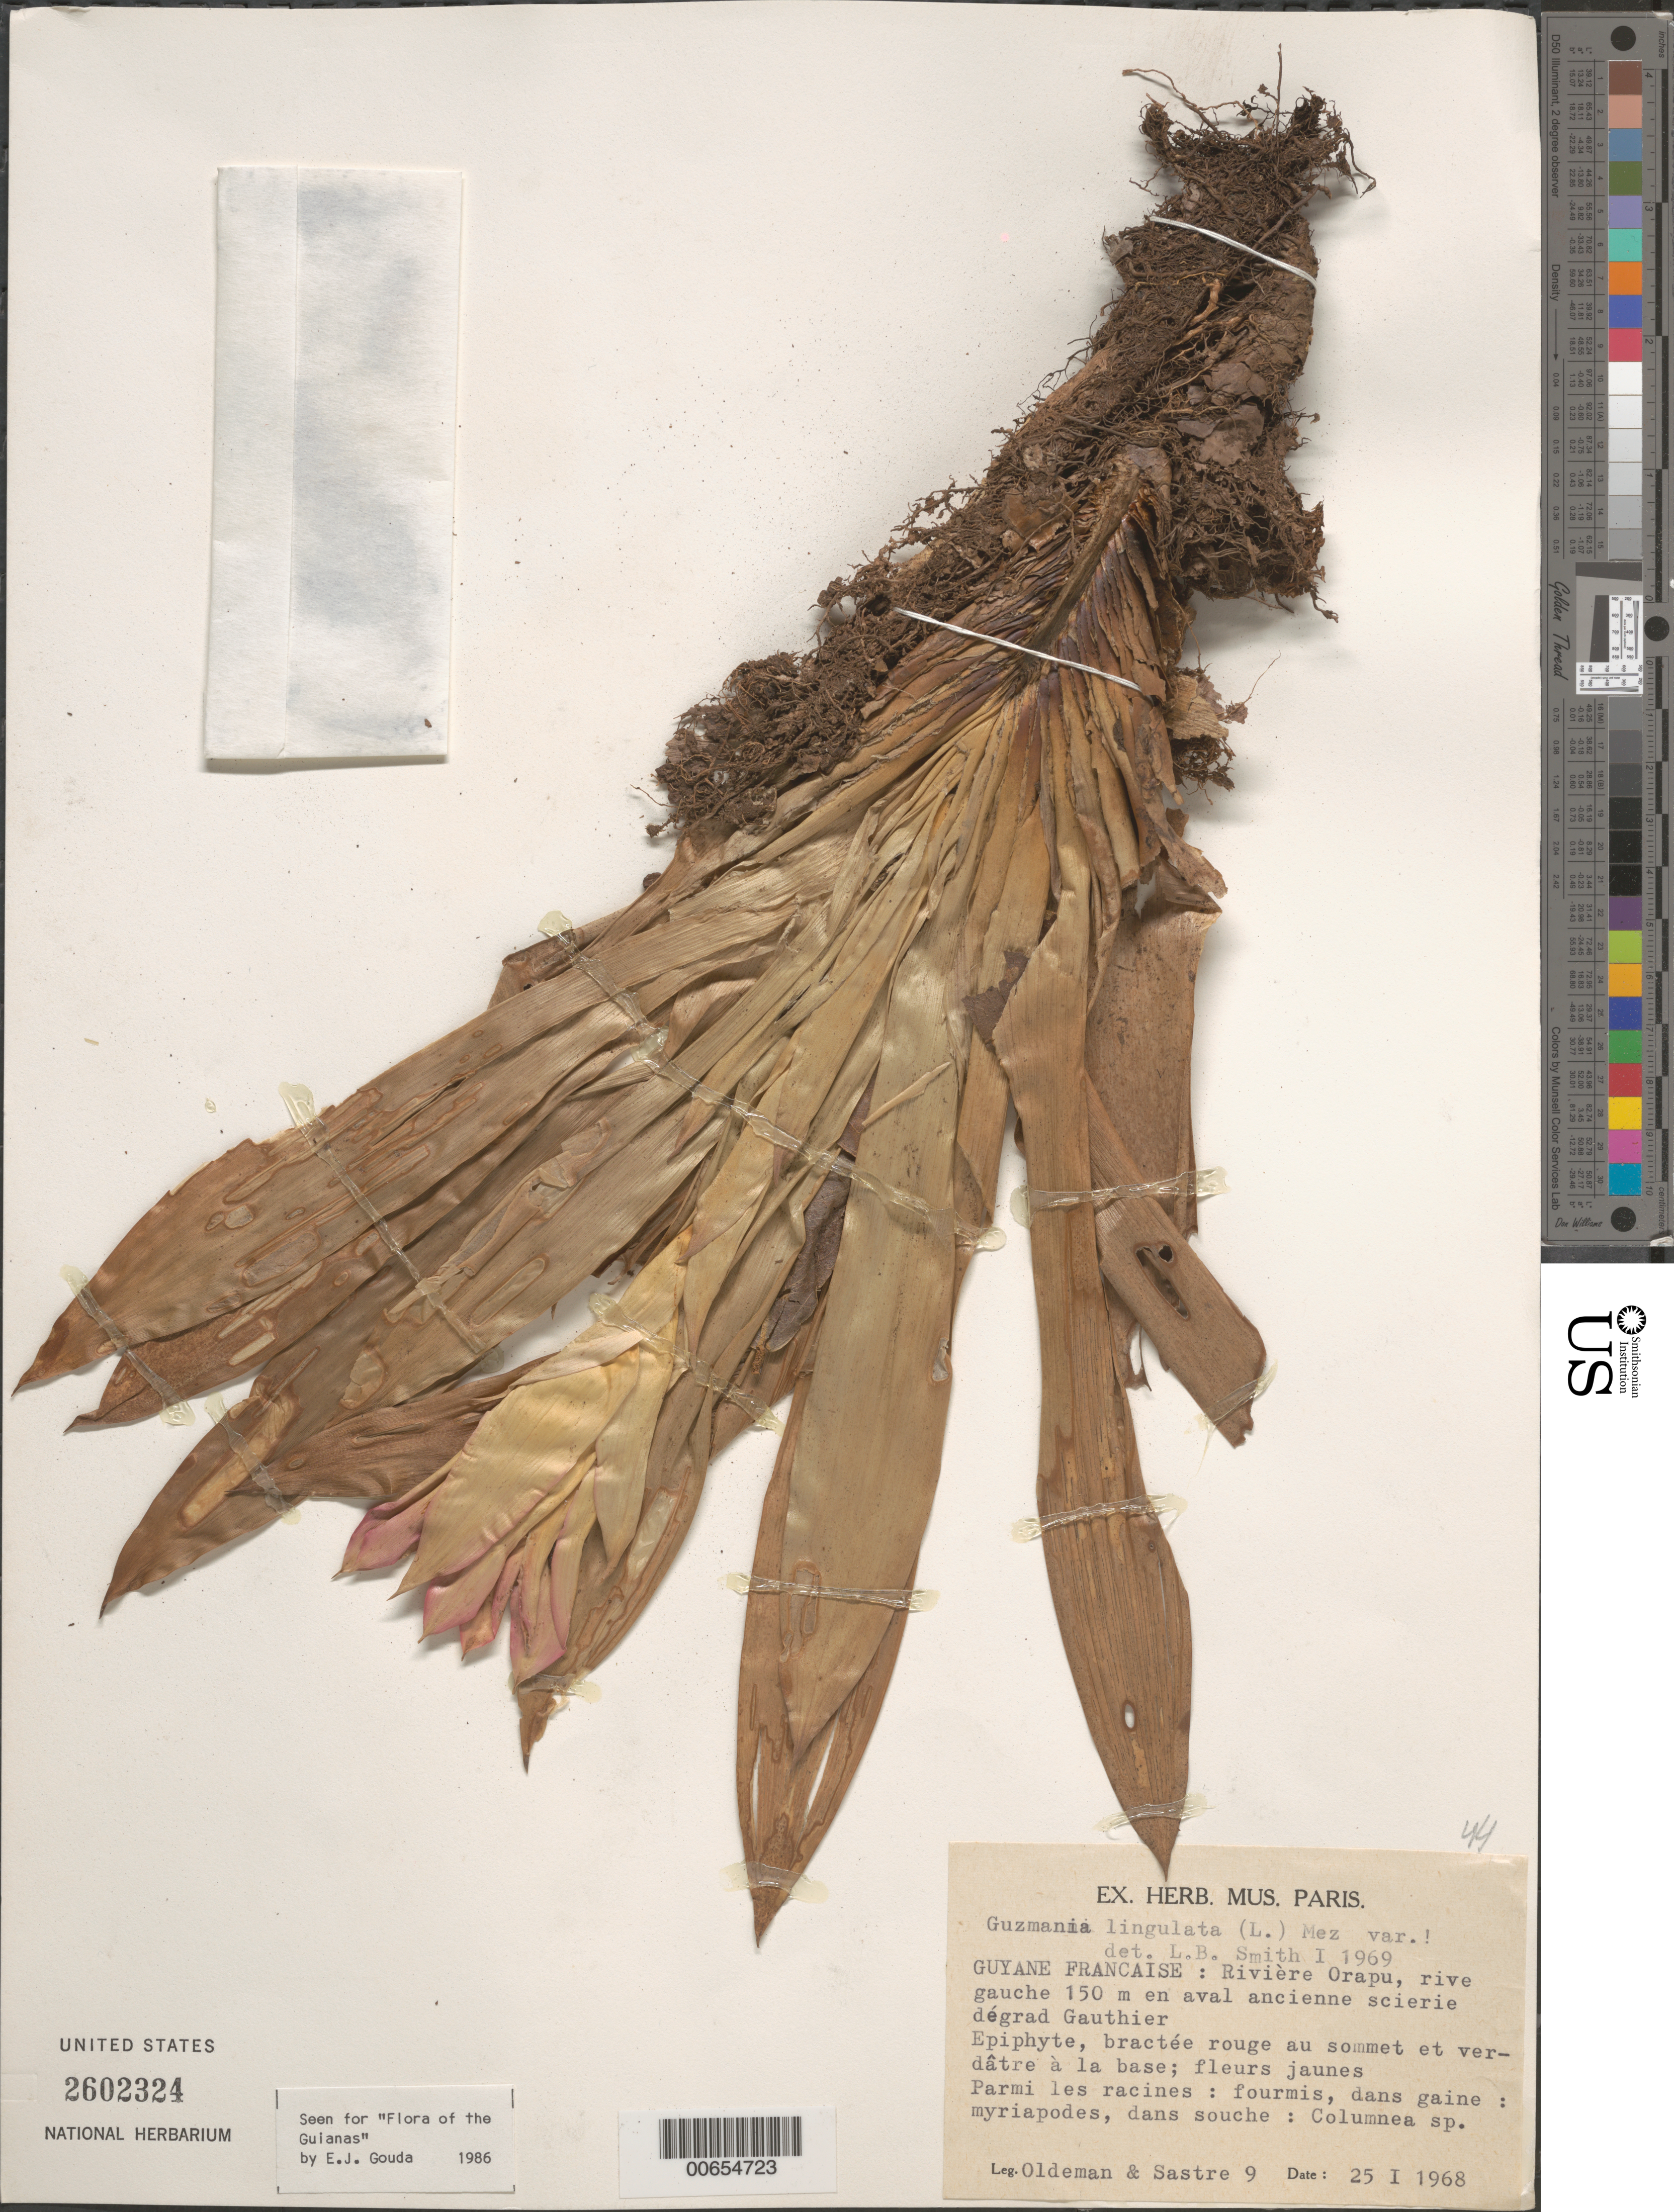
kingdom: Plantae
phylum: Tracheophyta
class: Liliopsida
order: Poales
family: Bromeliaceae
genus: Guzmania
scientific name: Guzmania lingulata var. lingulata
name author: (L.) Mez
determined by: Gouda, E. J.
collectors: R. Oldeman & C. H. L. Sastre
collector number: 9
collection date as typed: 25-Jan-68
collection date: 1968-01-25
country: French Guiana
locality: Rivière Orapu, 100 m aval ancienne scierie, dégrad Neyrat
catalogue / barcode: US 2602324